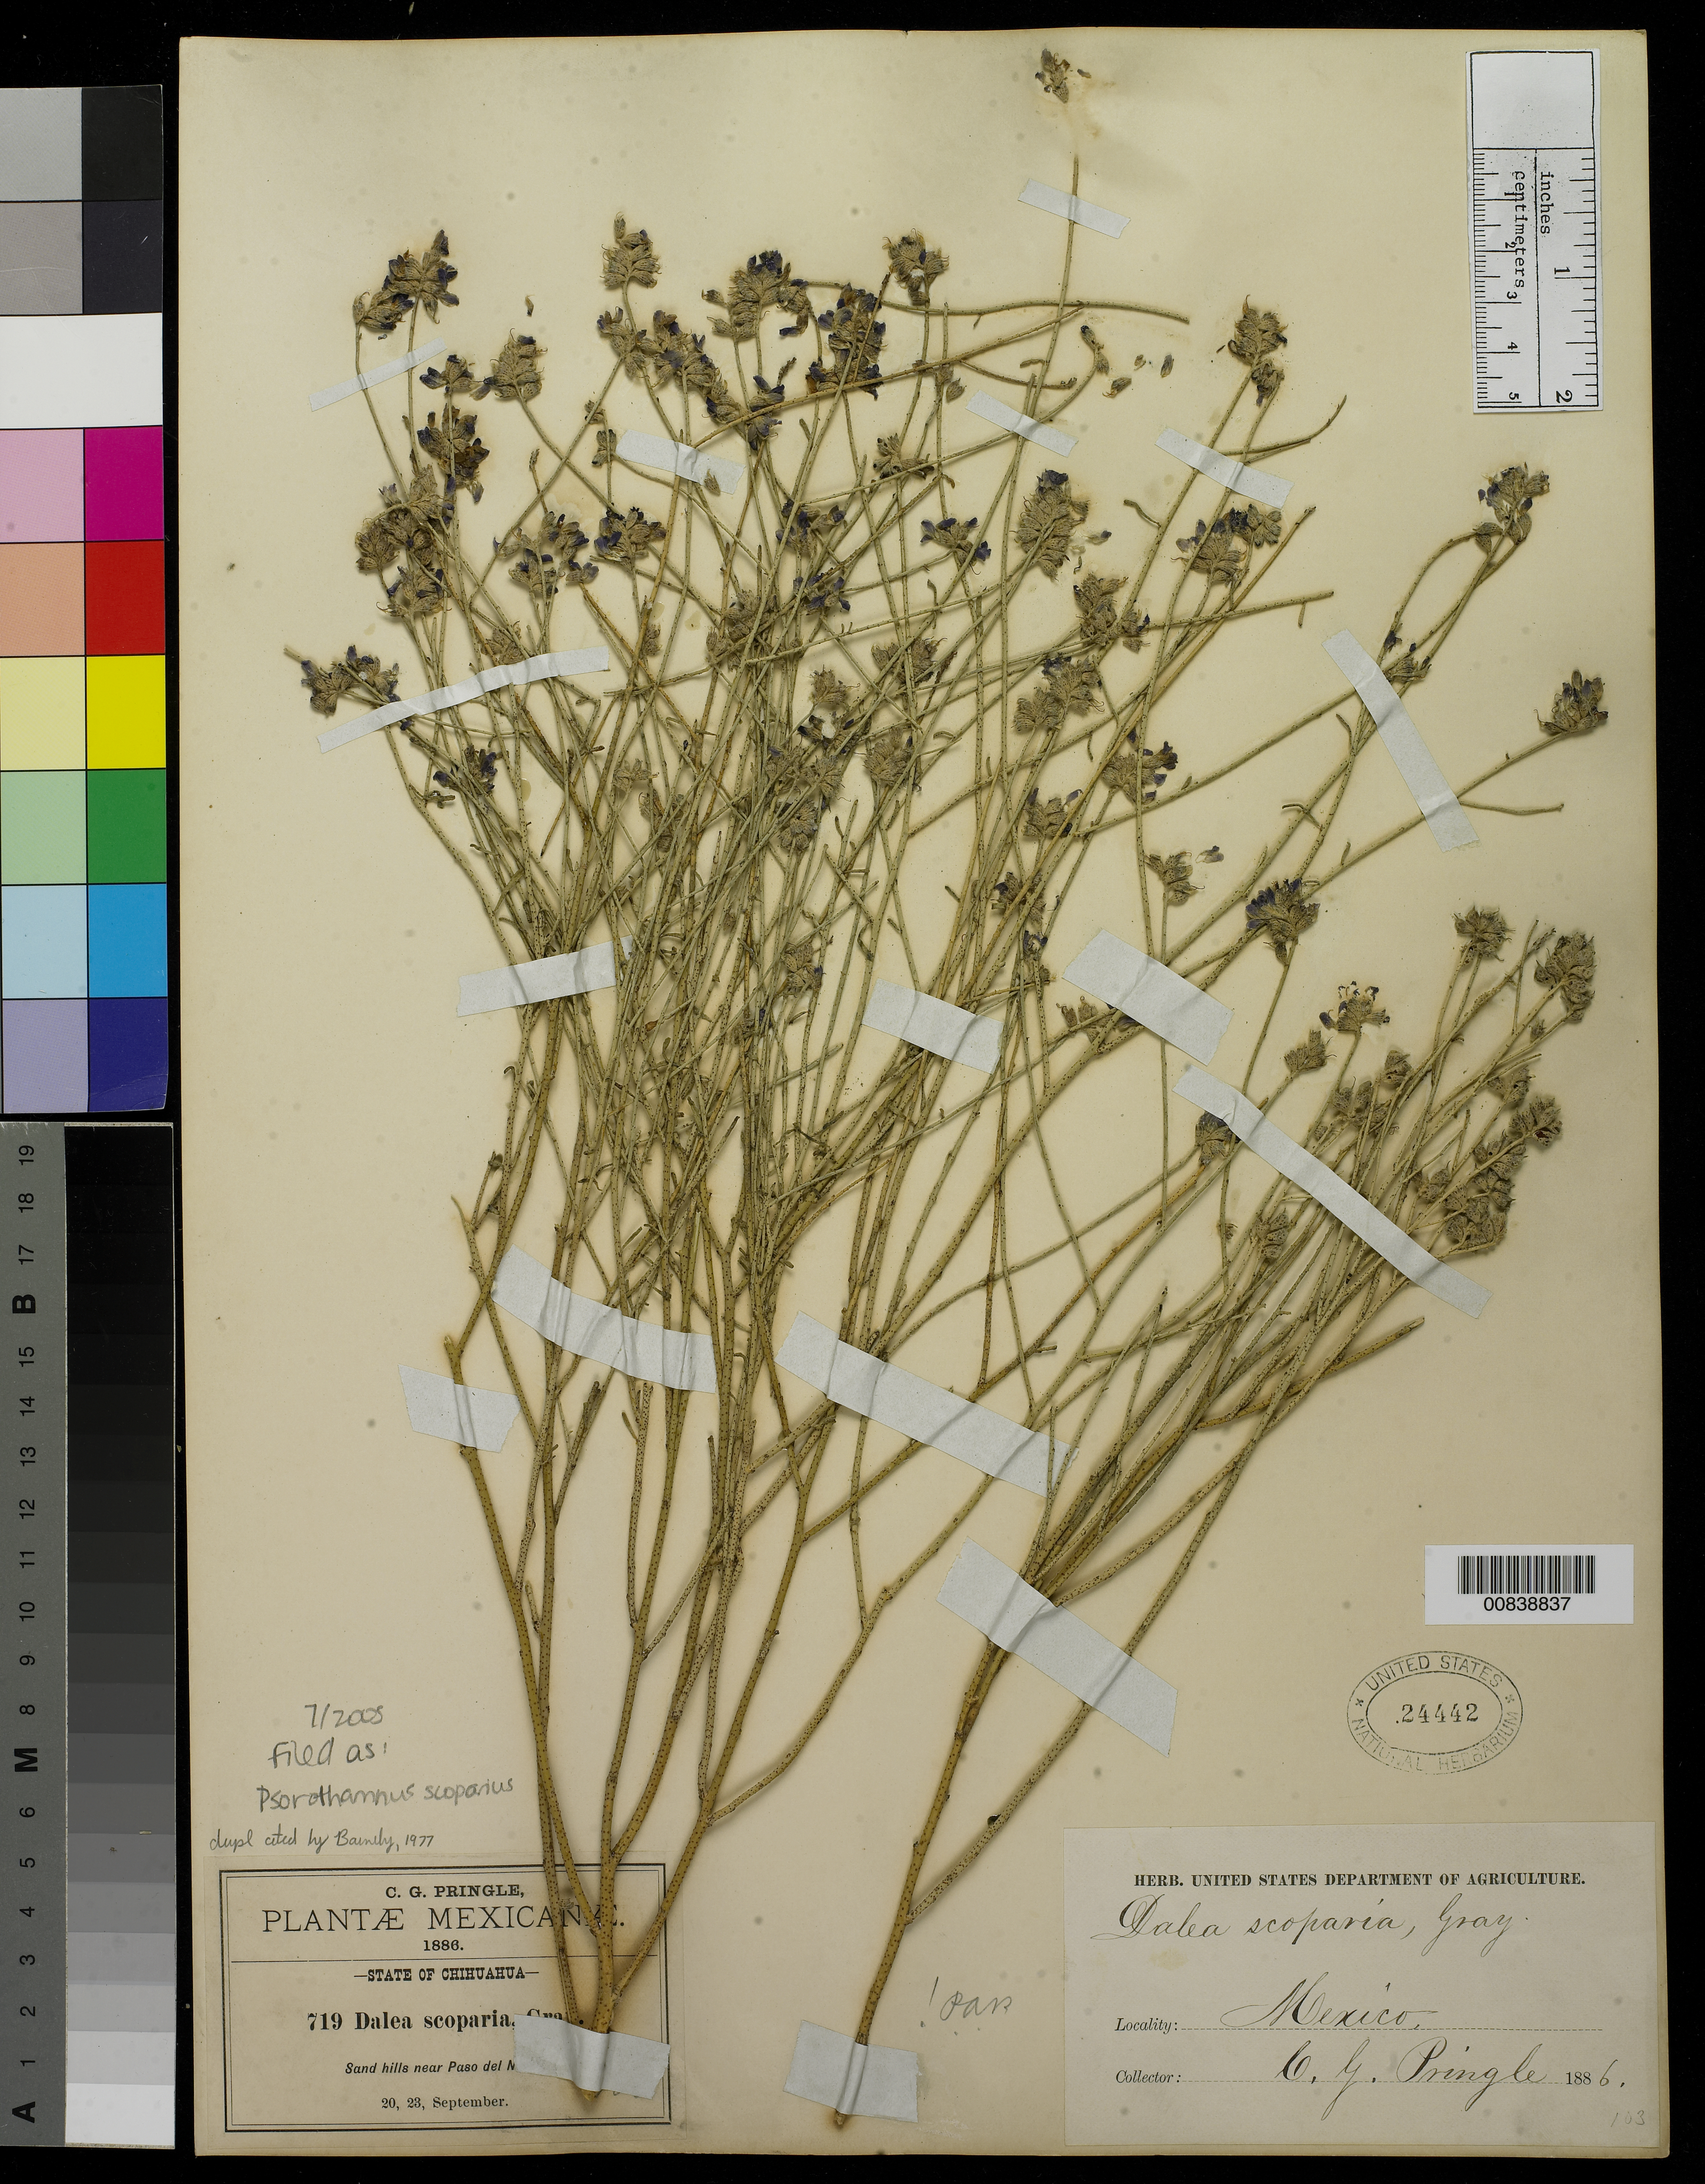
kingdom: Plantae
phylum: Tracheophyta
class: Magnoliopsida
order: Fabales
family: Fabaceae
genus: Psorothamnus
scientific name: Psorothamnus scoparius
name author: (A. Gray) Rydb.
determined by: Strong, M. T., (US), Smithsonian Institution - National Museum of Natural History (UNITED STATES)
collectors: C. G. Pringle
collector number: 719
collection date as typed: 20 Sep 1886 to 23 Sep 1886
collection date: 1886-09-20/1886-09-23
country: Mexico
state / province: Chihuahua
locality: Sandhills Paso del Norte, Chihuahua.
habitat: Sandhills.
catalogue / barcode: US 24442